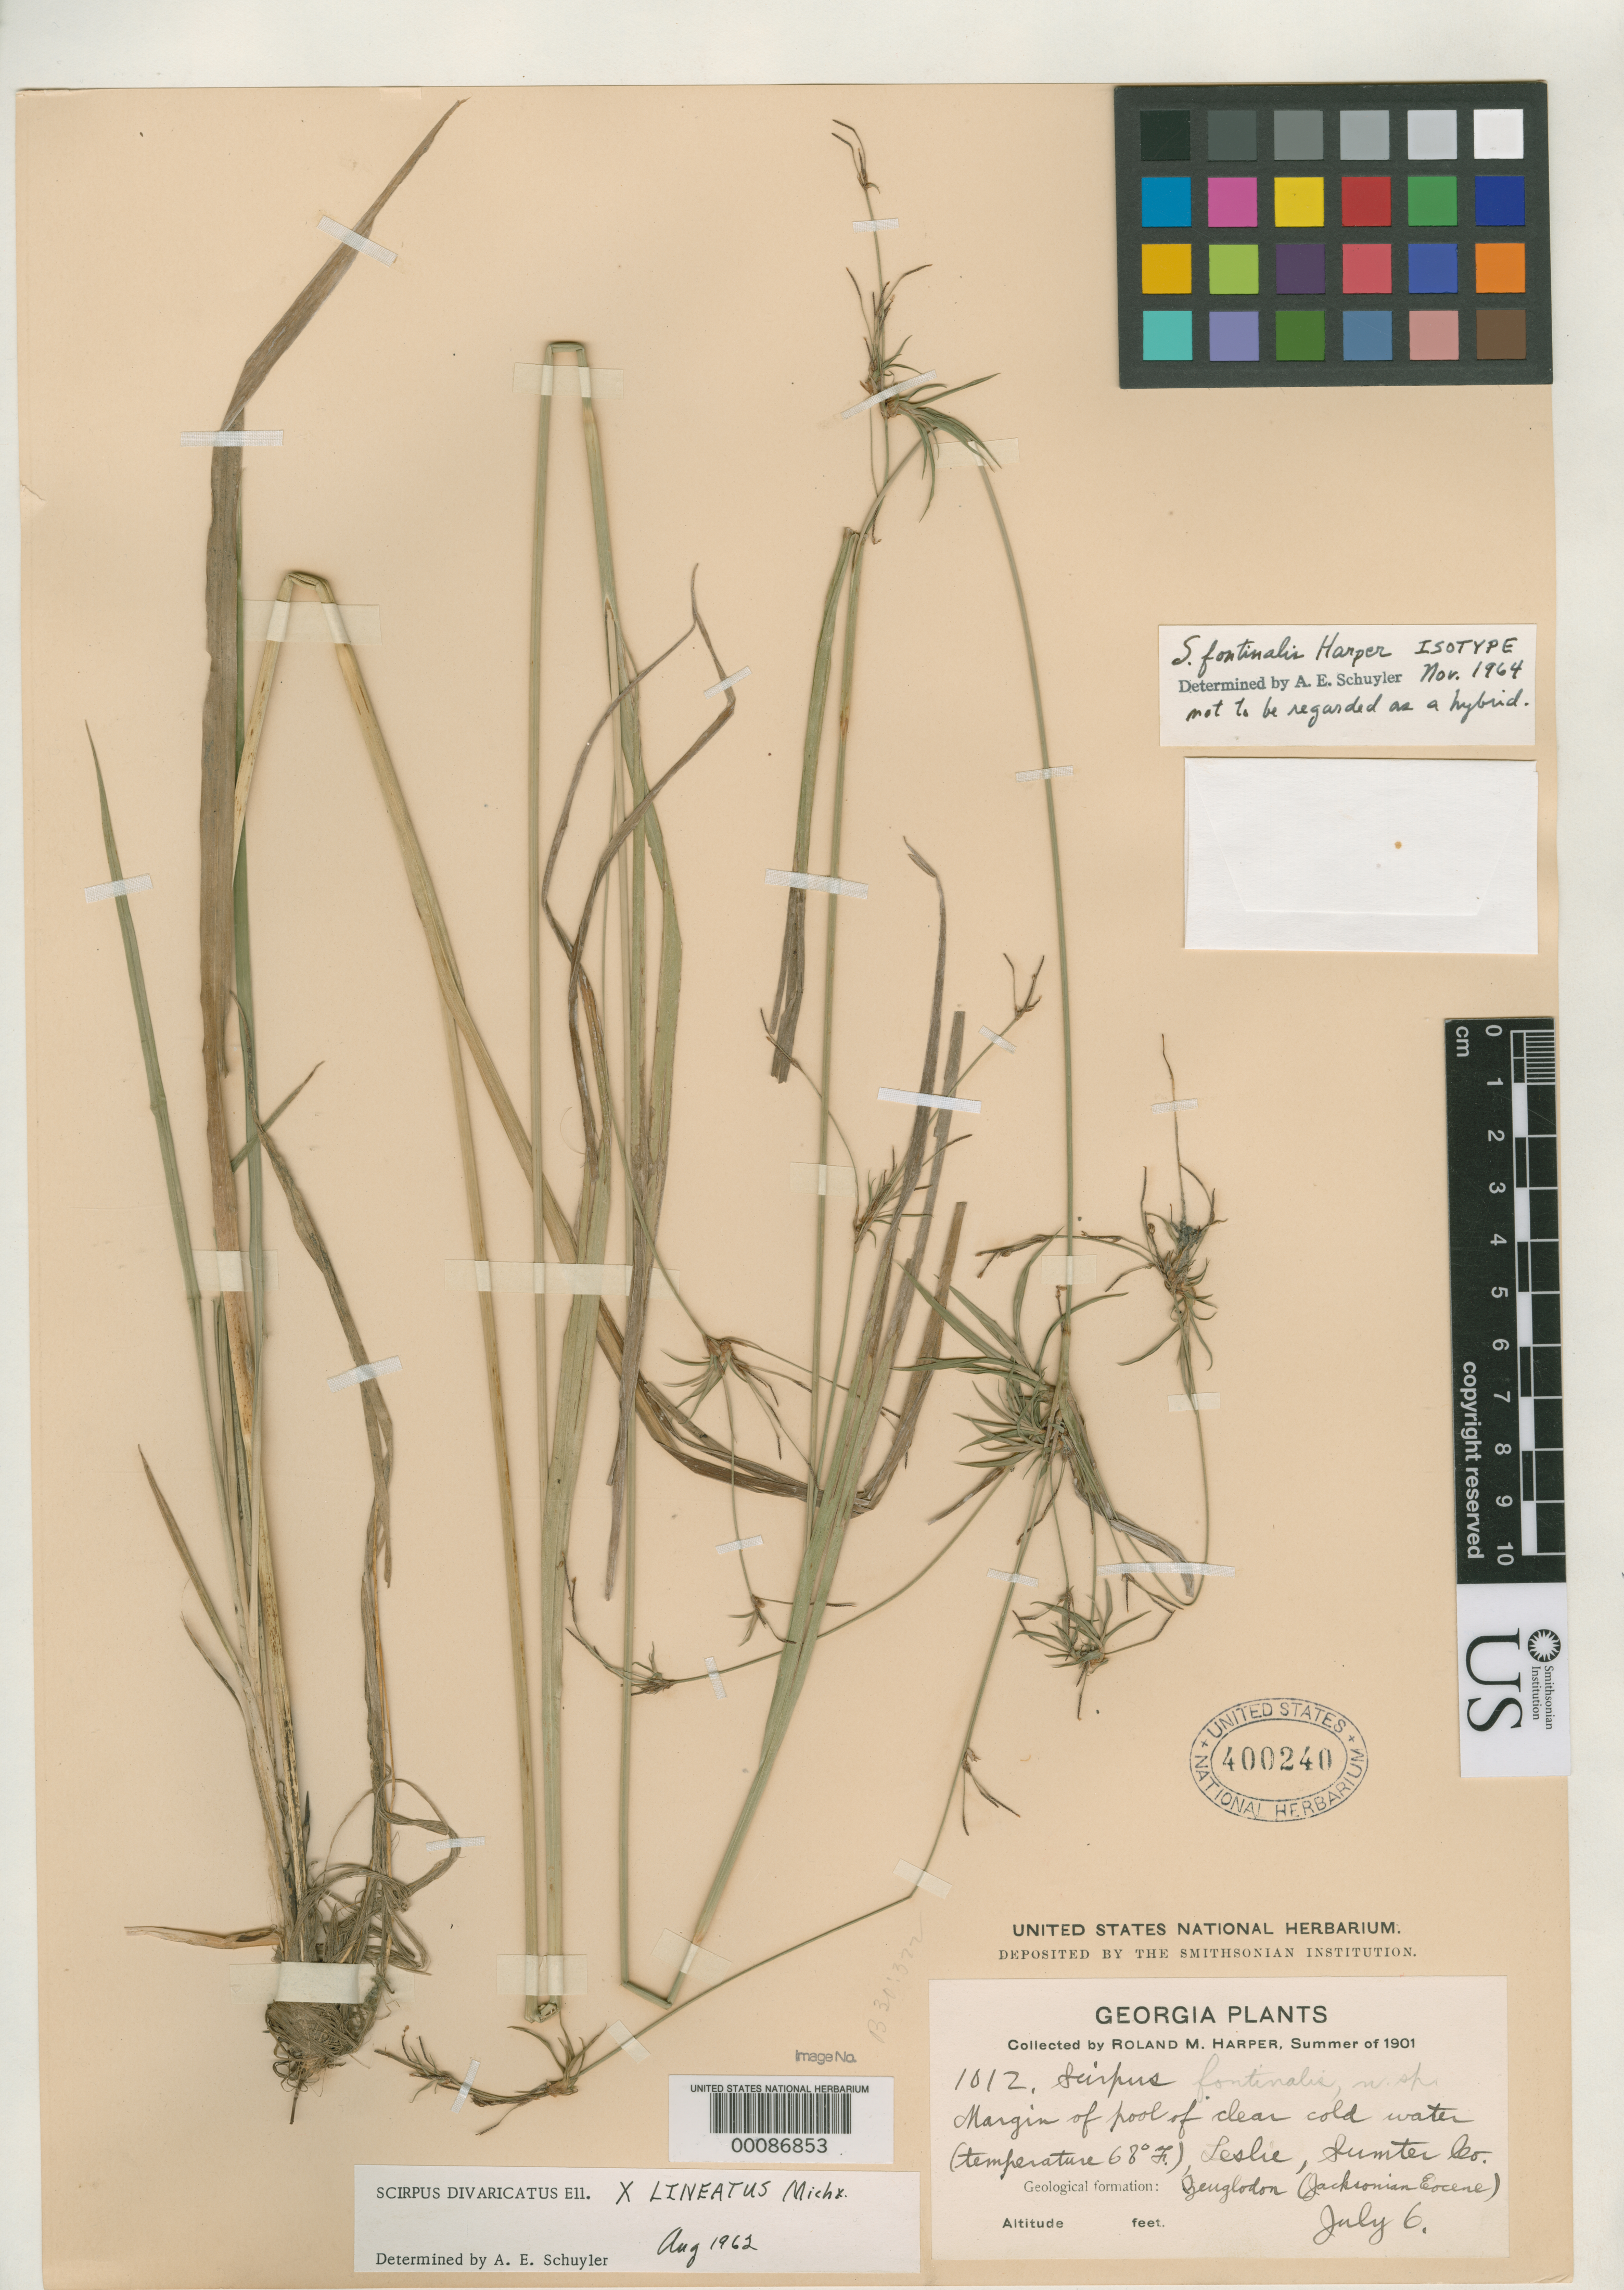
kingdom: Plantae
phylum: Tracheophyta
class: Liliopsida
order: Poales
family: Cyperaceae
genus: Scirpus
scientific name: Scirpus fontinalis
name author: R.M. Harper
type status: Isotype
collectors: R. M. Harper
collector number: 1012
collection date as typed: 06 Jul 1901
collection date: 1901-07-06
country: United States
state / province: Georgia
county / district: Sumter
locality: Leslie.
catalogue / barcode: US 400240